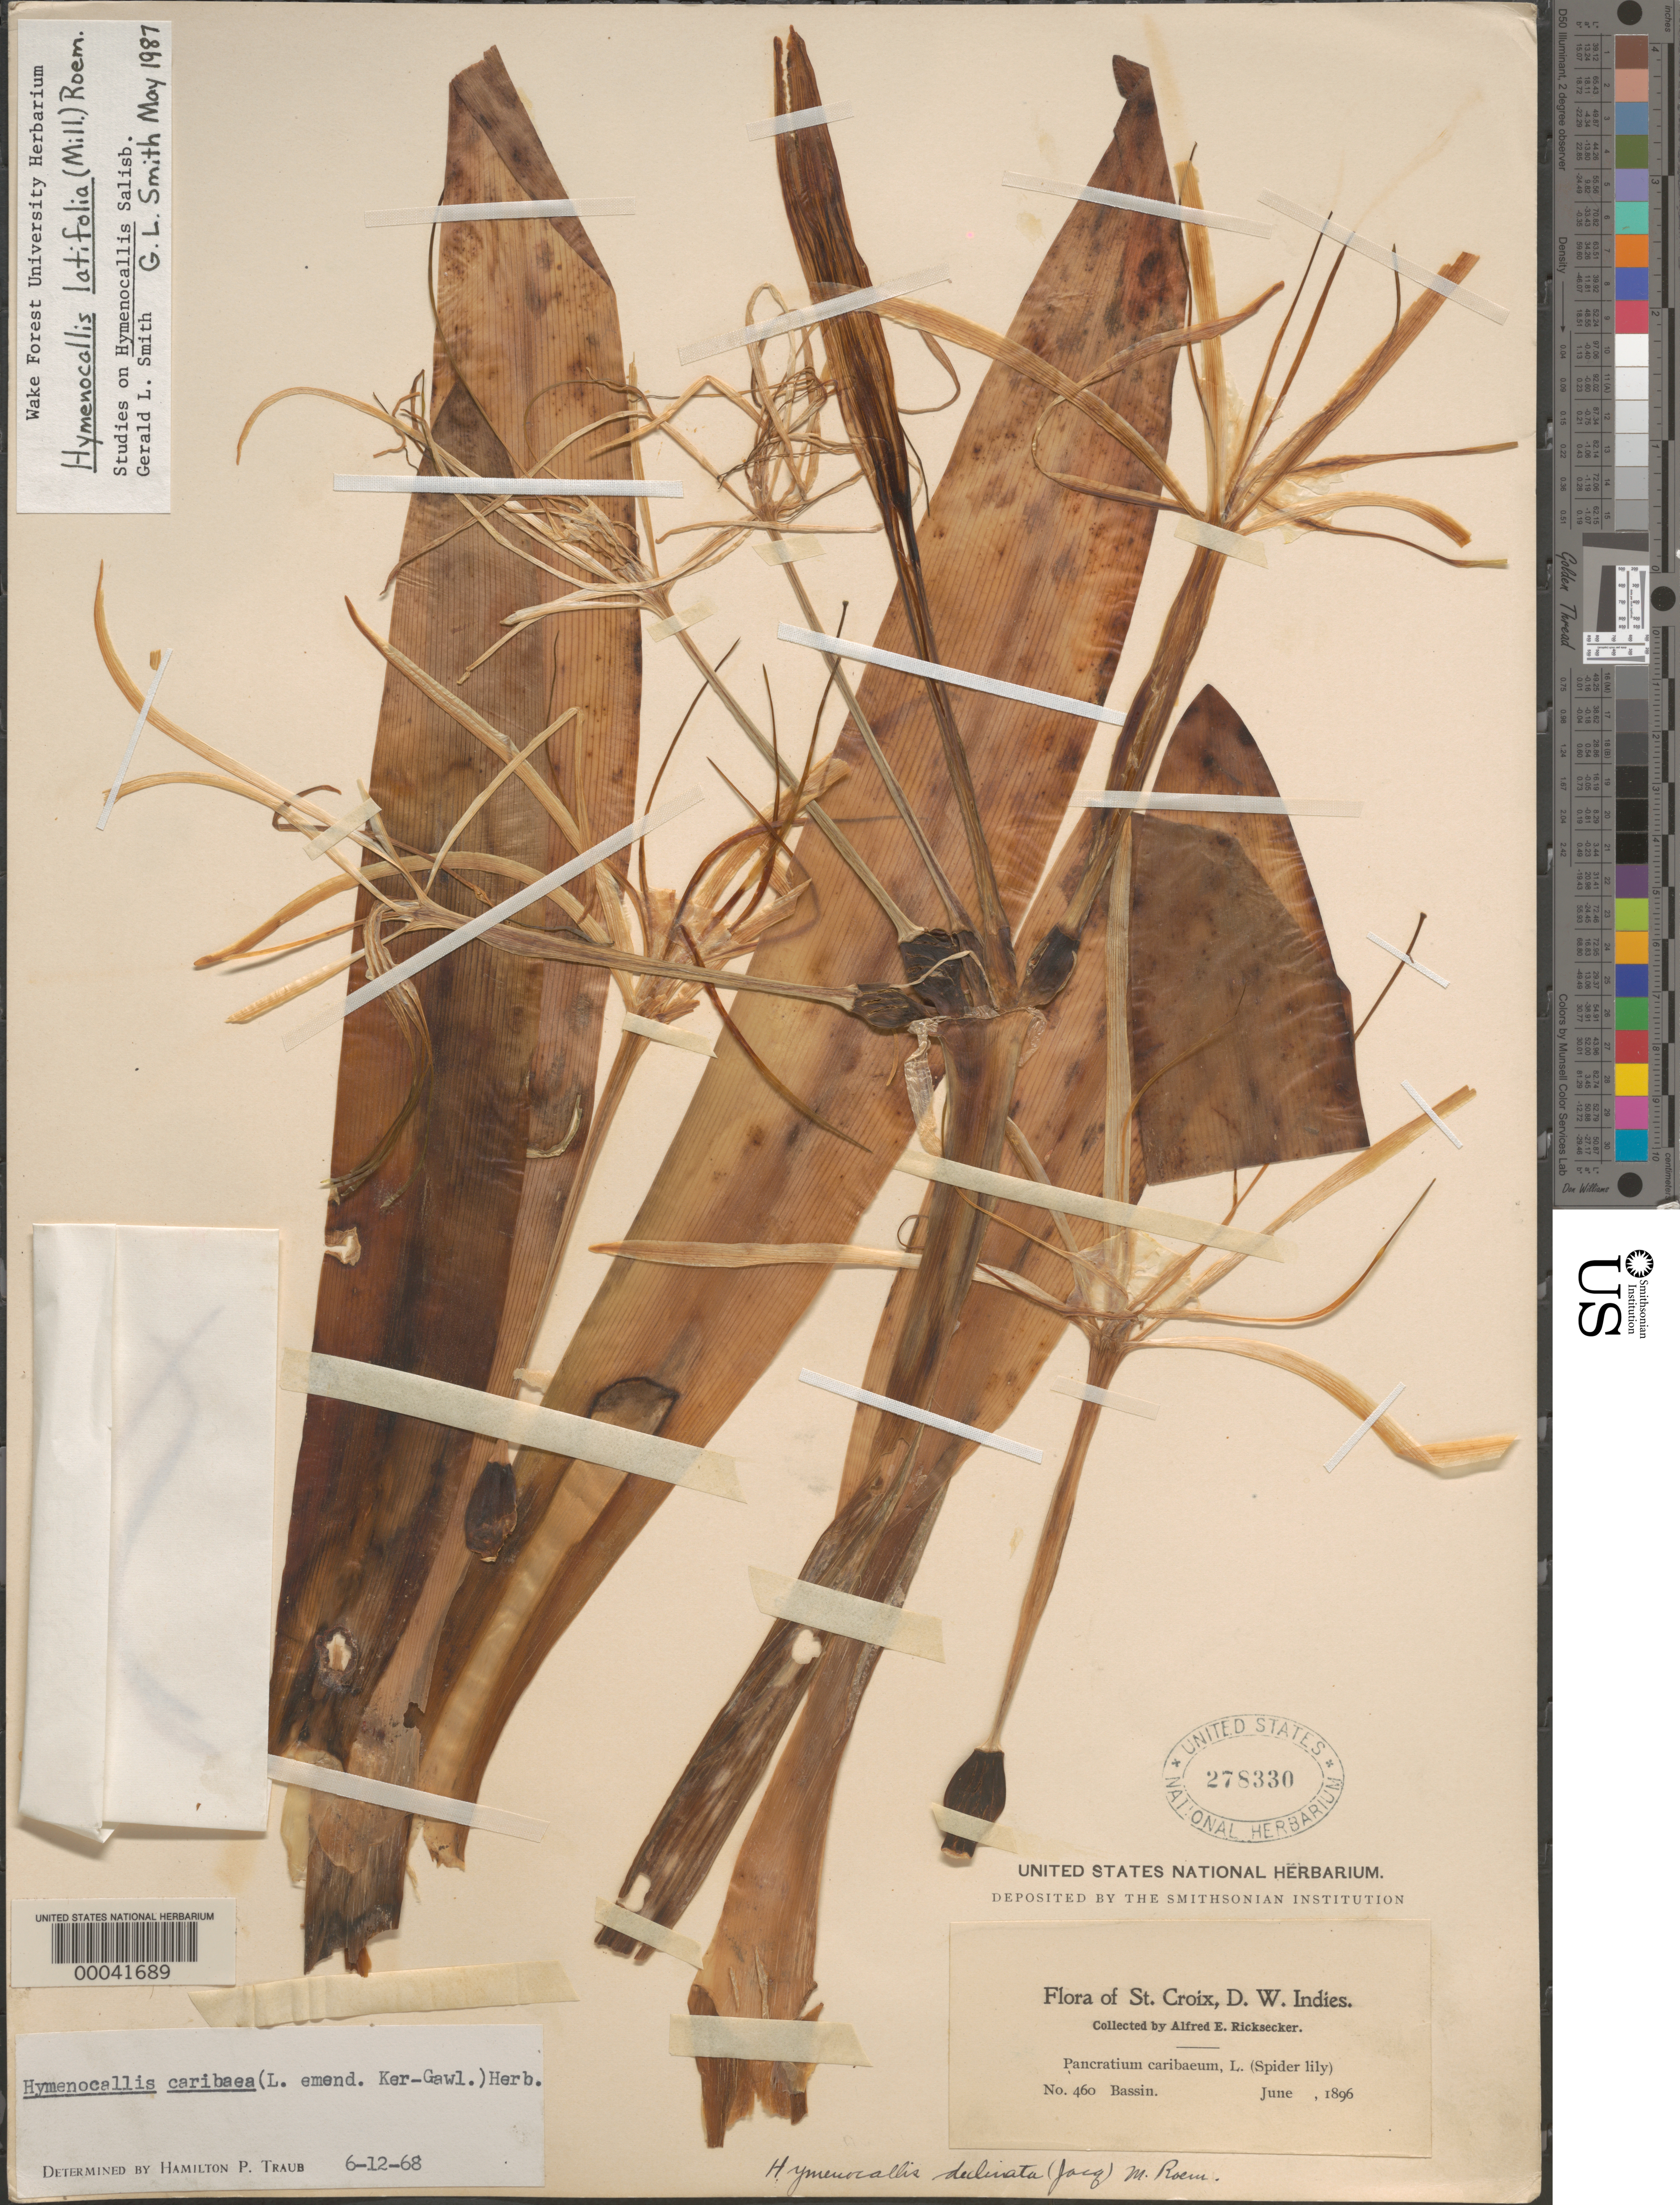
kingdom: Plantae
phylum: Tracheophyta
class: Liliopsida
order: Asparagales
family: Amaryllidaceae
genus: Hymenocallis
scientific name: Hymenocallis latifolia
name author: (Mill.) M. Roem.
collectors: A. E. Ricksecker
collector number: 460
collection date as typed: Jun 1896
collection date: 1896-06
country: U.S. Virgin Islands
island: St. Croix Island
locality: Bassin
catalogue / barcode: US 278330